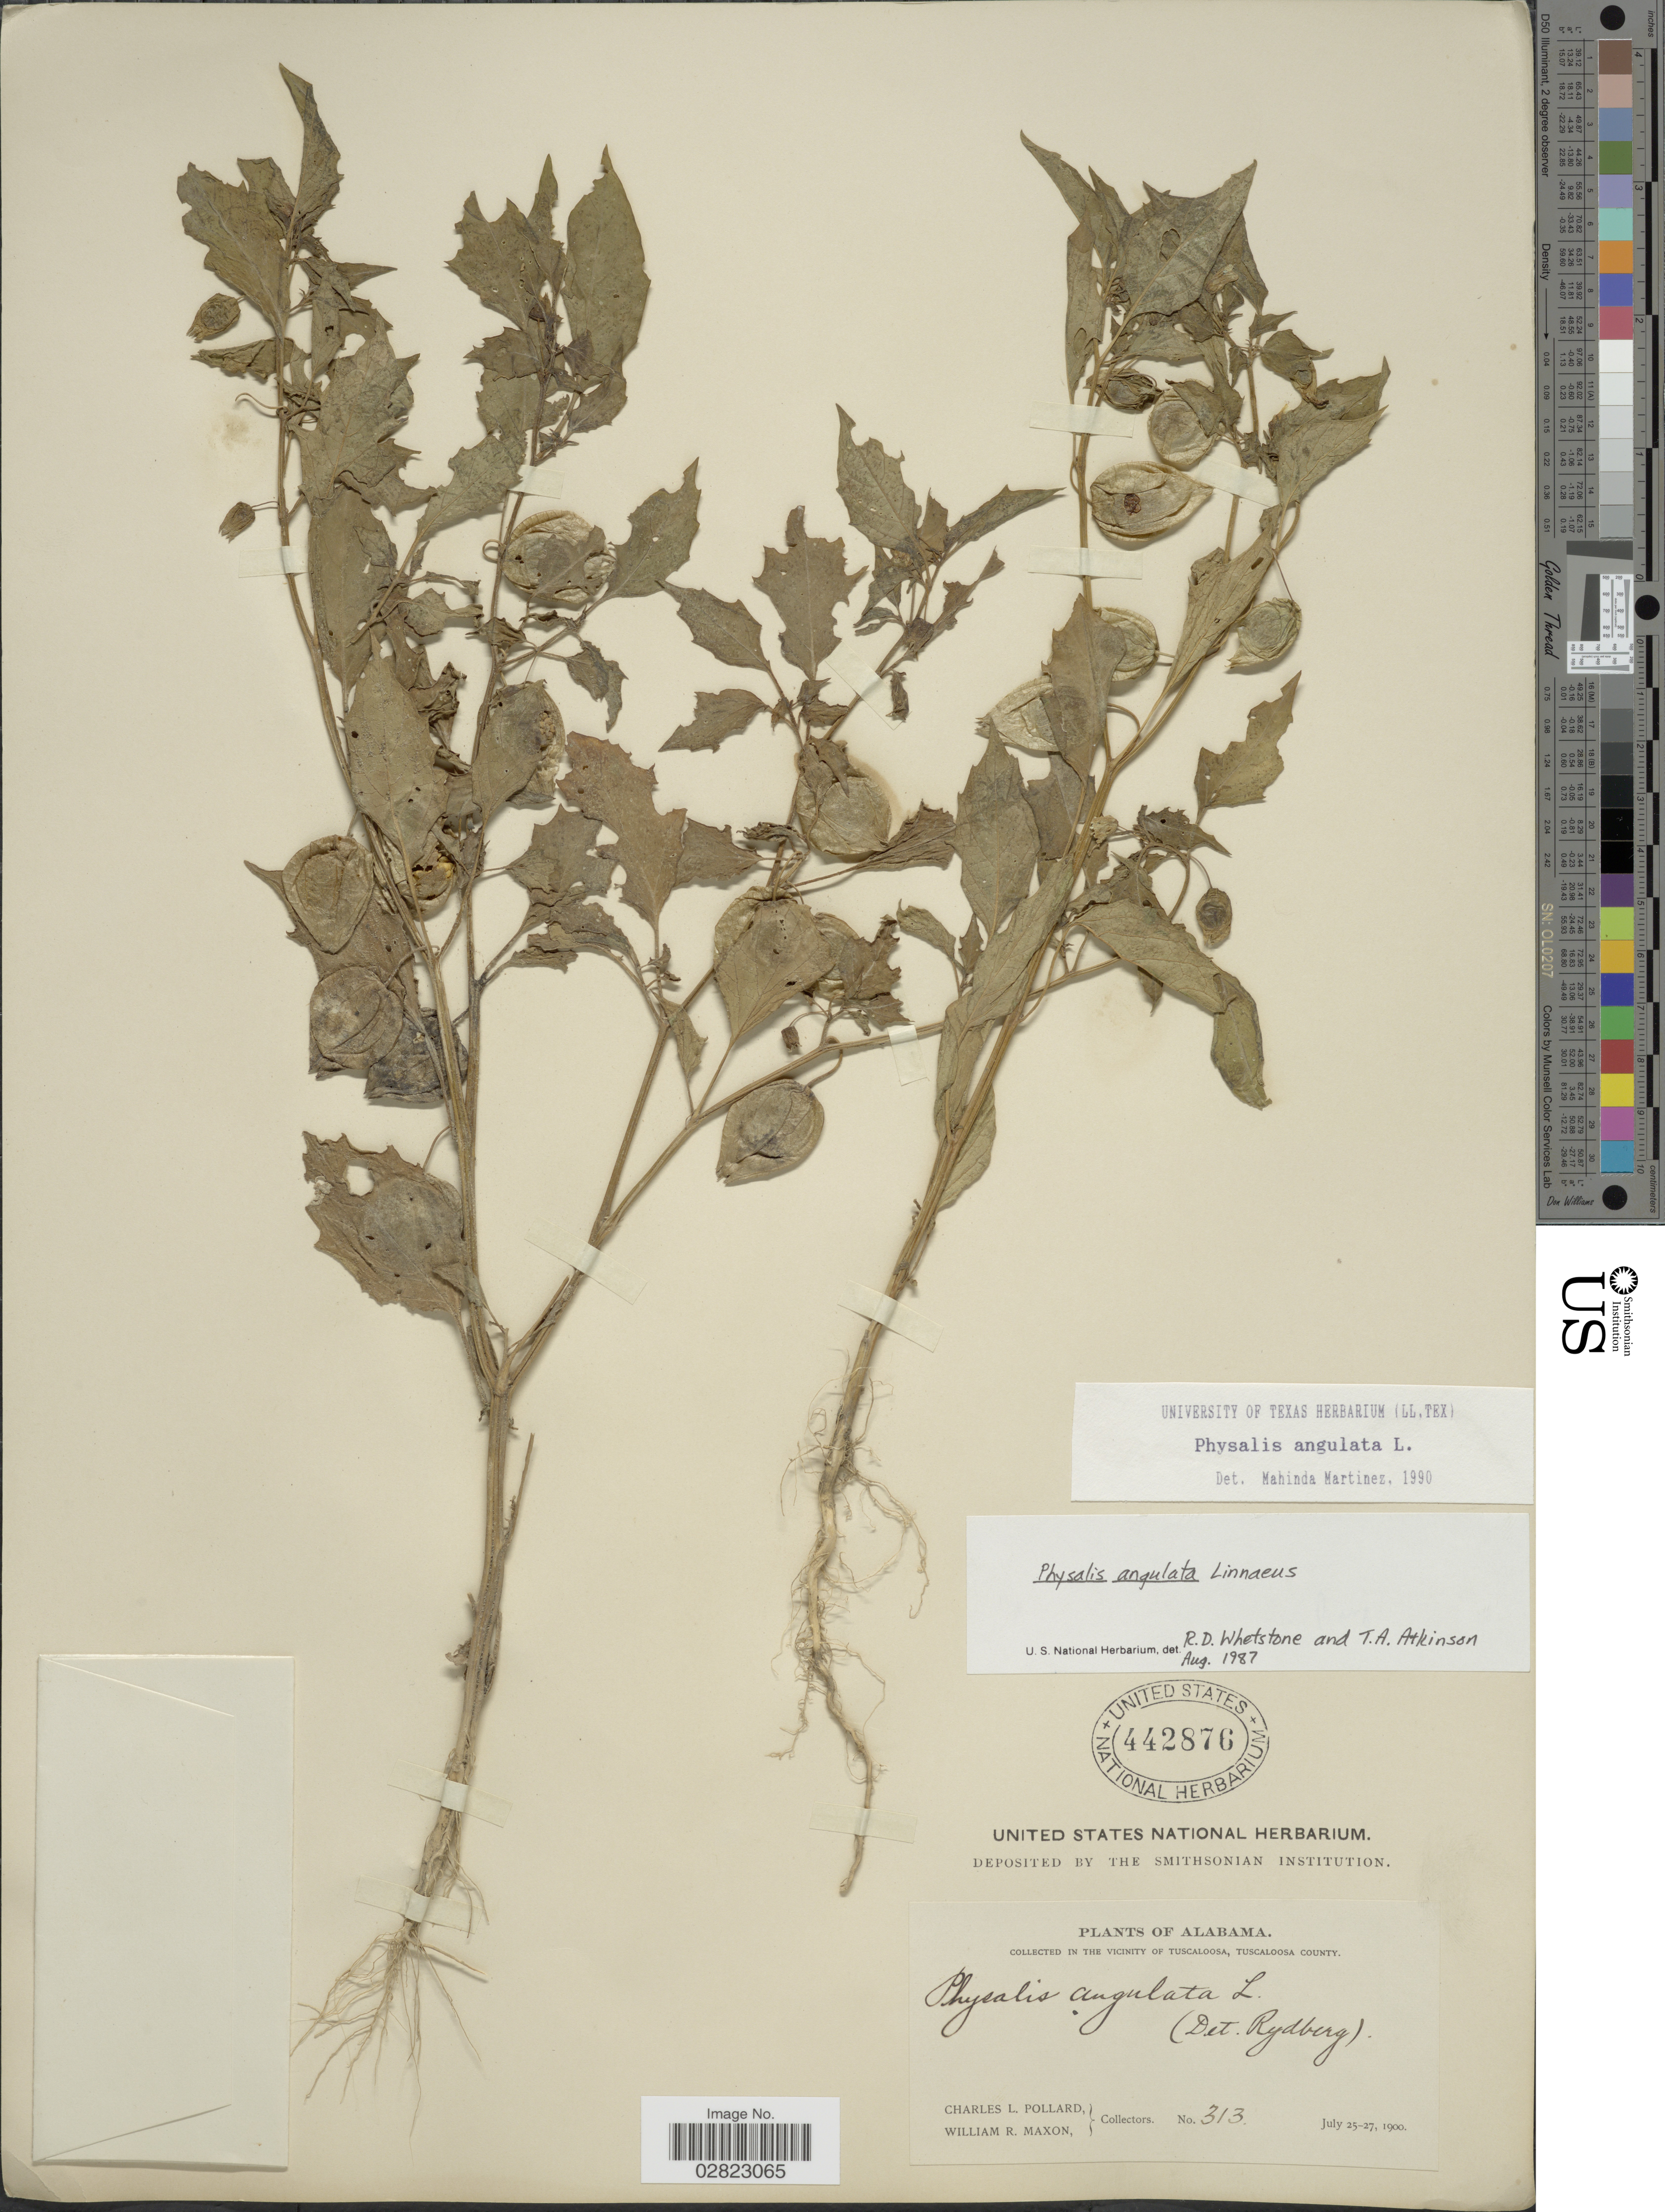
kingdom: Plantae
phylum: Tracheophyta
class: Magnoliopsida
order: Solanales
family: Solanaceae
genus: Physalis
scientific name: Physalis angulata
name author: L.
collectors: C. L. Pollard & W. R. Maxon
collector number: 313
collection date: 1900-07-25/1900-07-27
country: United States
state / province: Alabama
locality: In the vicinity of Tuscaloosa, Tuscaloosa County.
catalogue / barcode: US 442876